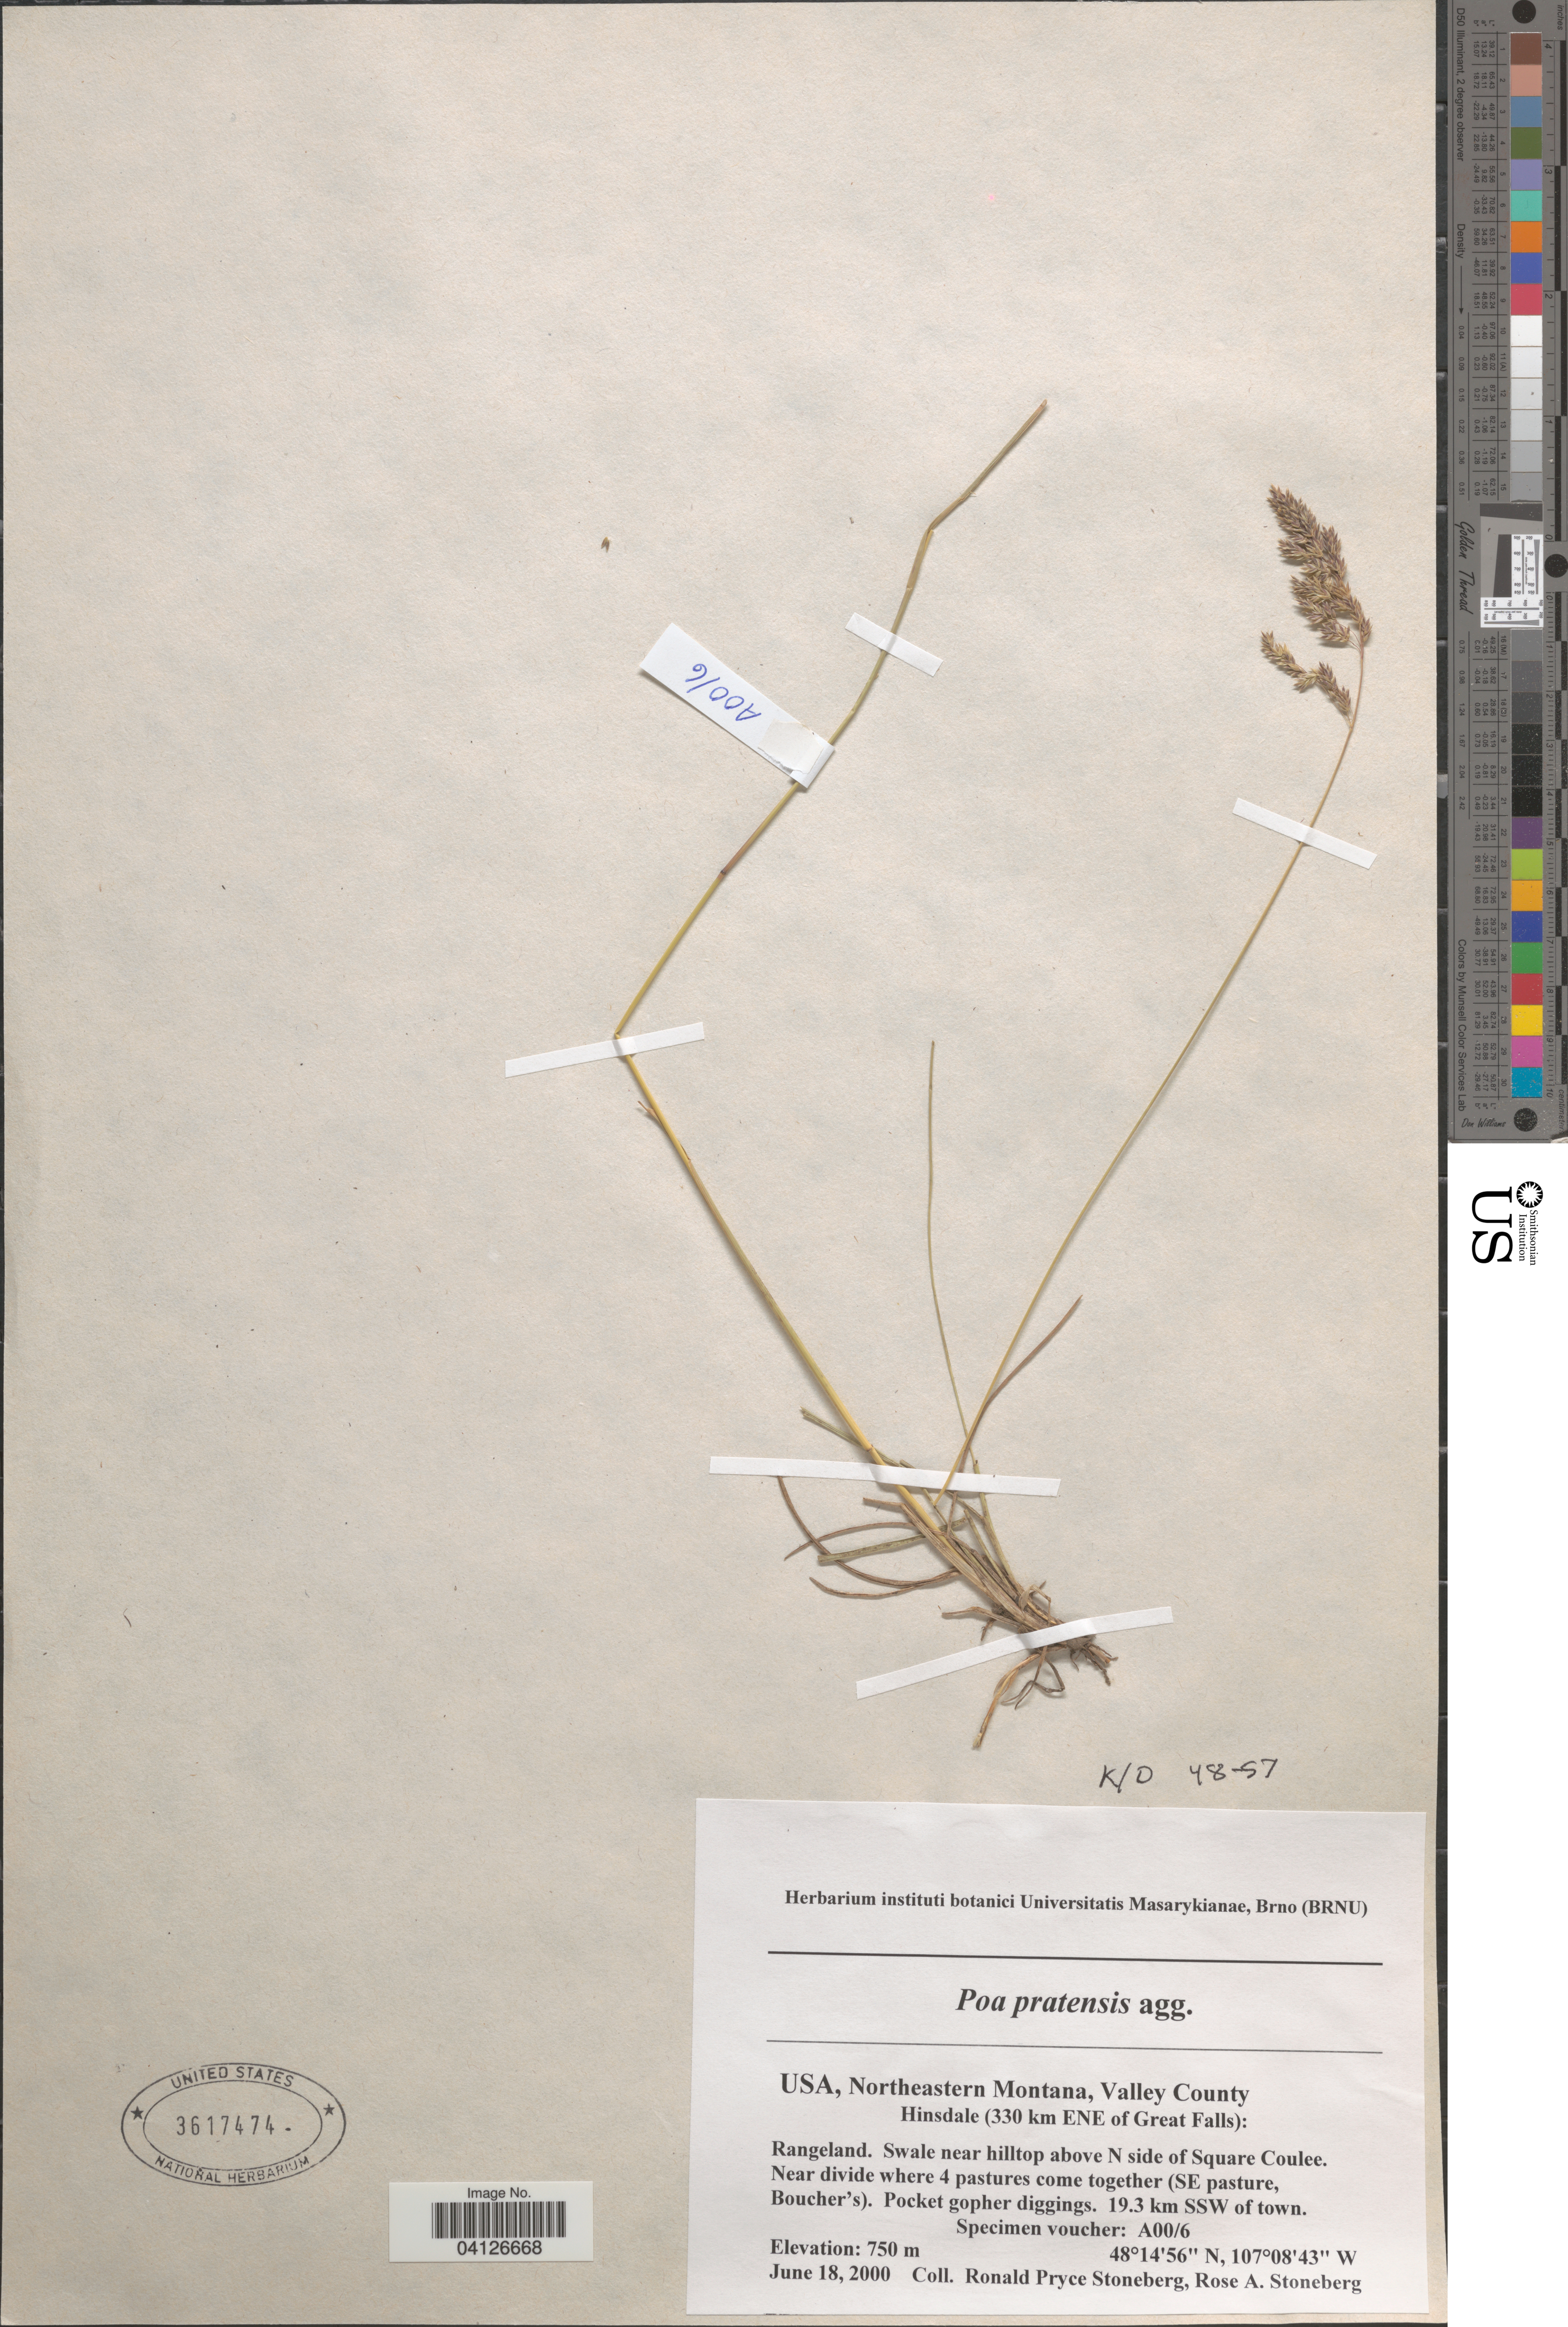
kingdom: Plantae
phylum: Tracheophyta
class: Liliopsida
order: Poales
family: Poaceae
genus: Poa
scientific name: Poa pratensis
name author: L.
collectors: R. Stoneberg & R. Stoneberg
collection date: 2000-06-18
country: United States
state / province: Montana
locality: Northeastern Montana, Valley County. Hinsdale (330 km ENE of Great Falls). Swale near hilltop above N side of Square Coulee. (SE pasture, Boucher's). 19.3 km SSW of town.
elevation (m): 750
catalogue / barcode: US 3617474